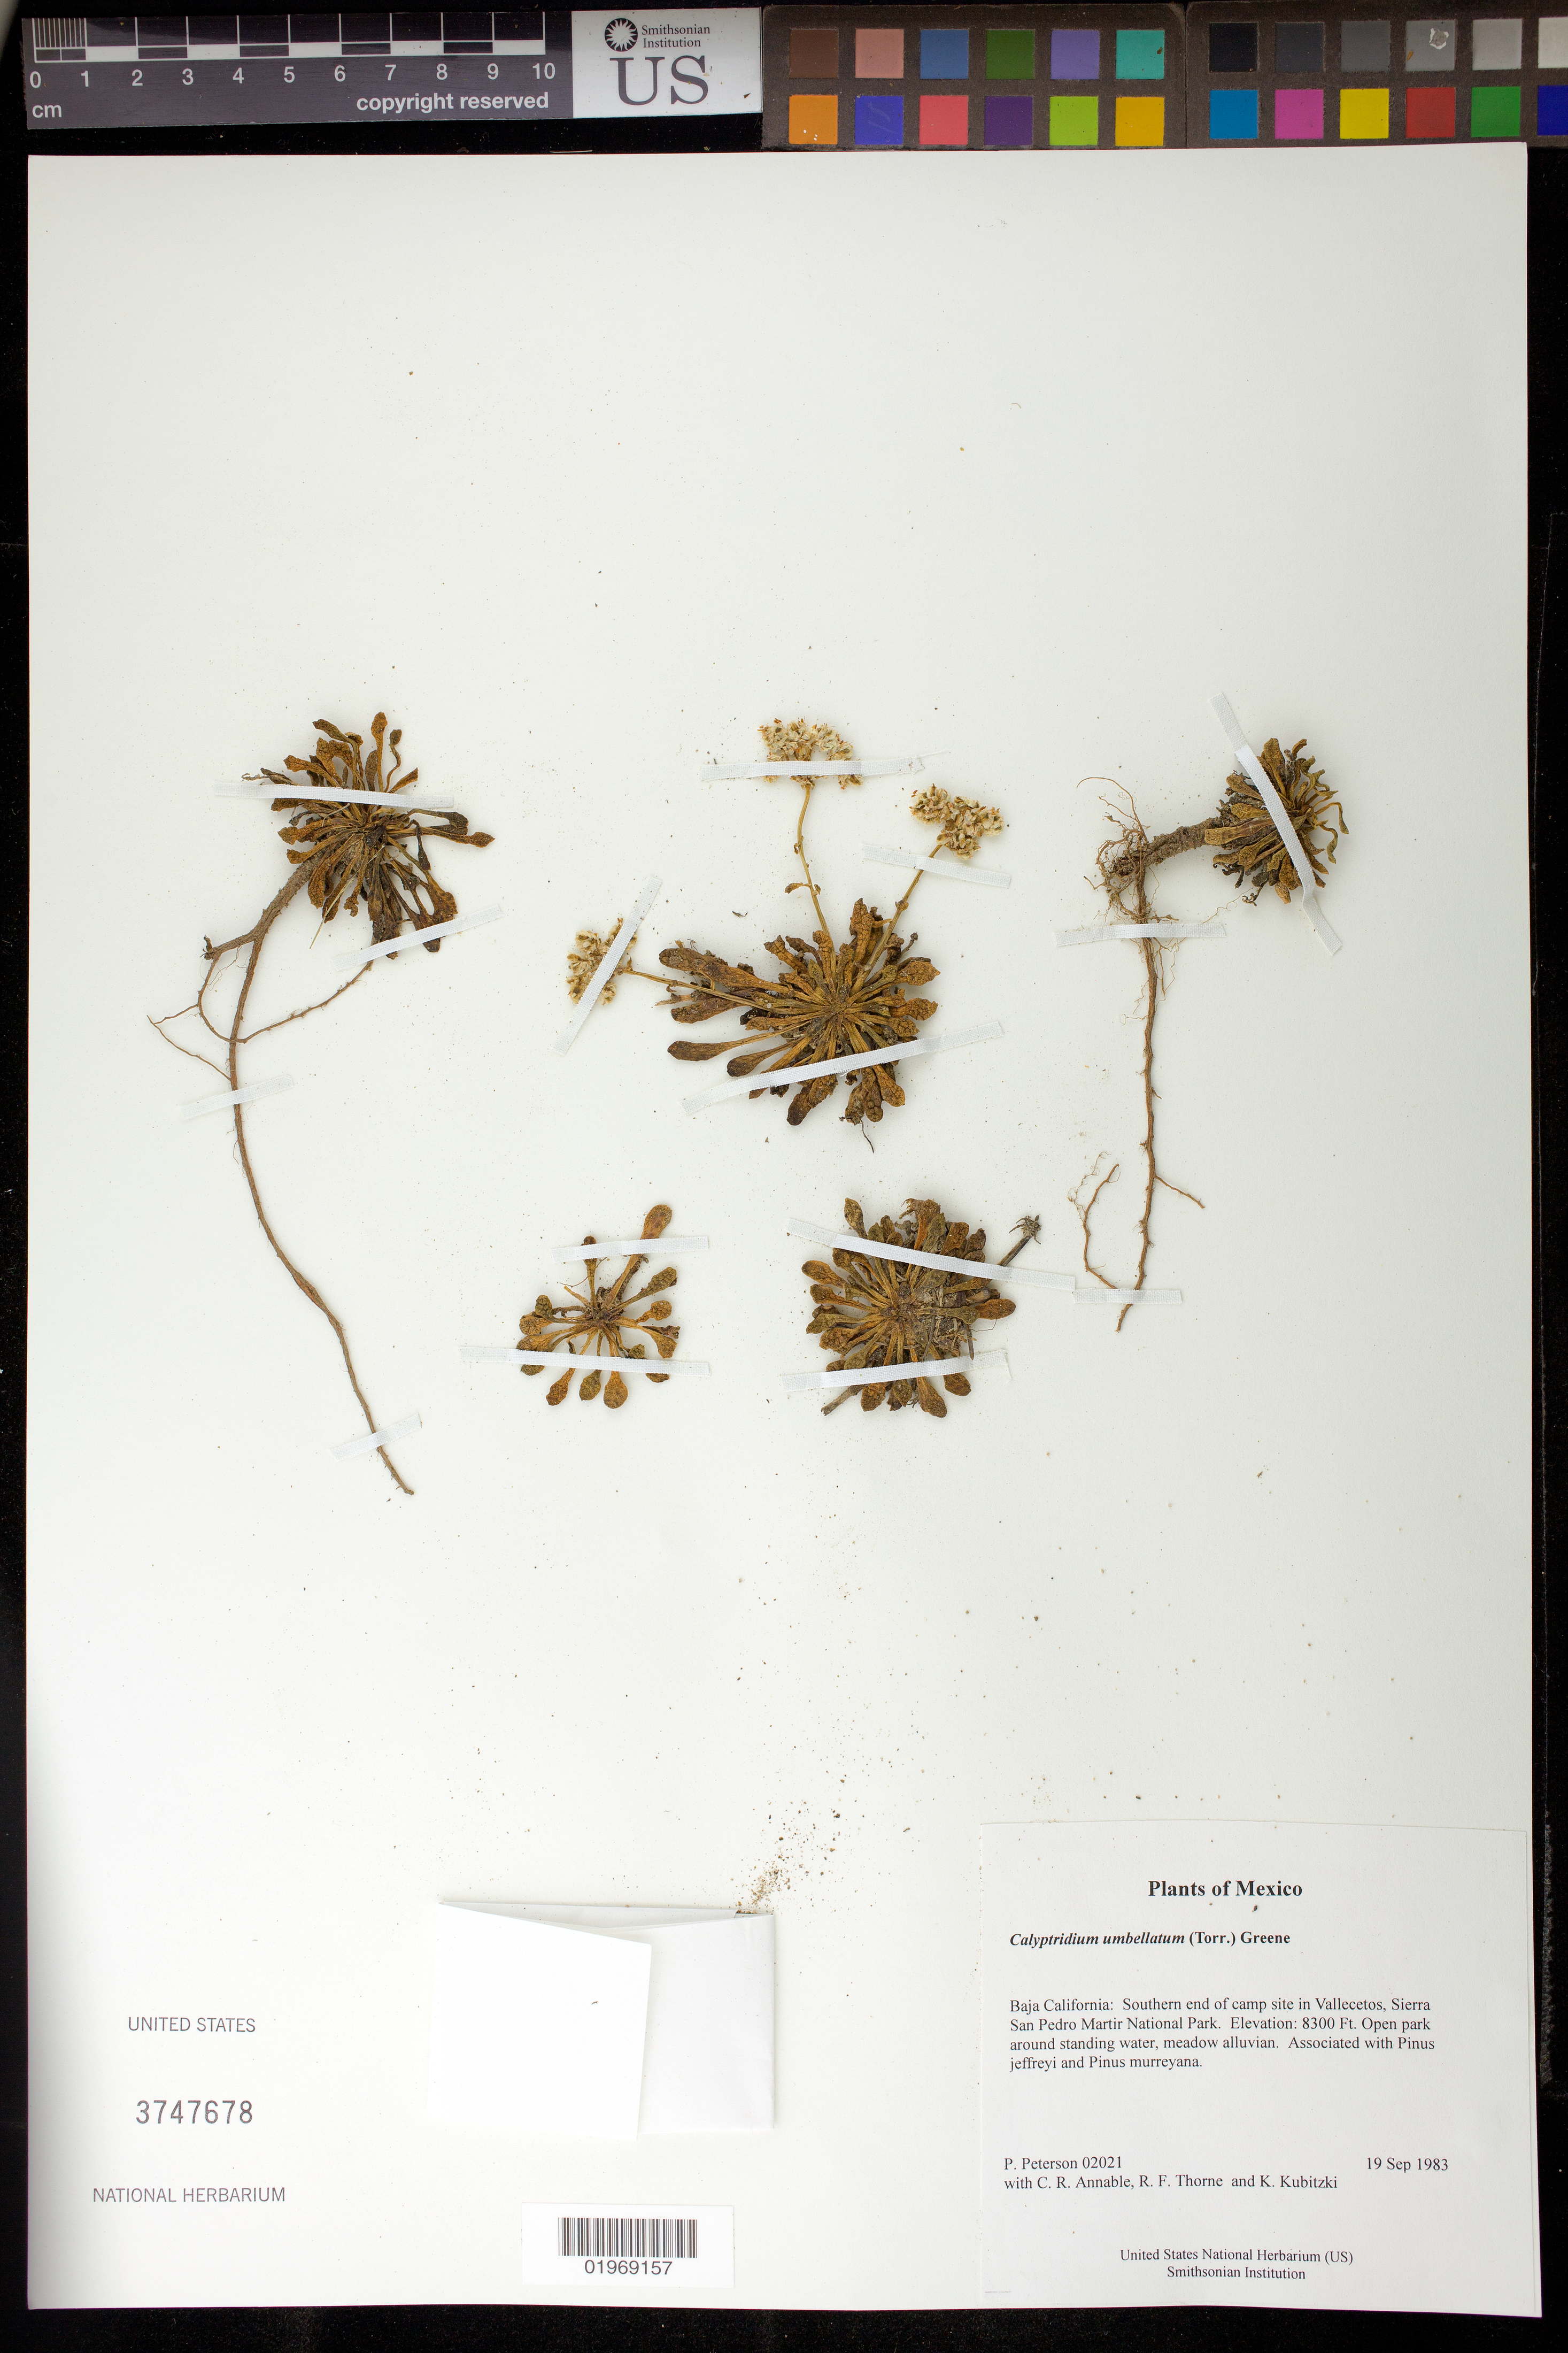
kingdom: Plantae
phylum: Tracheophyta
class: Magnoliopsida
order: Caryophyllales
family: Montiaceae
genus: Calyptridium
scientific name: Calyptridium umbellatum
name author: (Torr.) Greene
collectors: P. M. Peterson, C. R. Annable, R. F. Thorne & K. Kubitzki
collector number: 02021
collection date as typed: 19 Sep 1983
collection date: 1983-09-19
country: Mexico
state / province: Baja California Norte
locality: Southern end of camp site in Vallecetos, Sierra San Pedro Martir National Park.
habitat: Open park around standing water, meadow alluvian. Associated with Pinus jeffreyi and Pinus murreyana.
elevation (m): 2530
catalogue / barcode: US 3747678